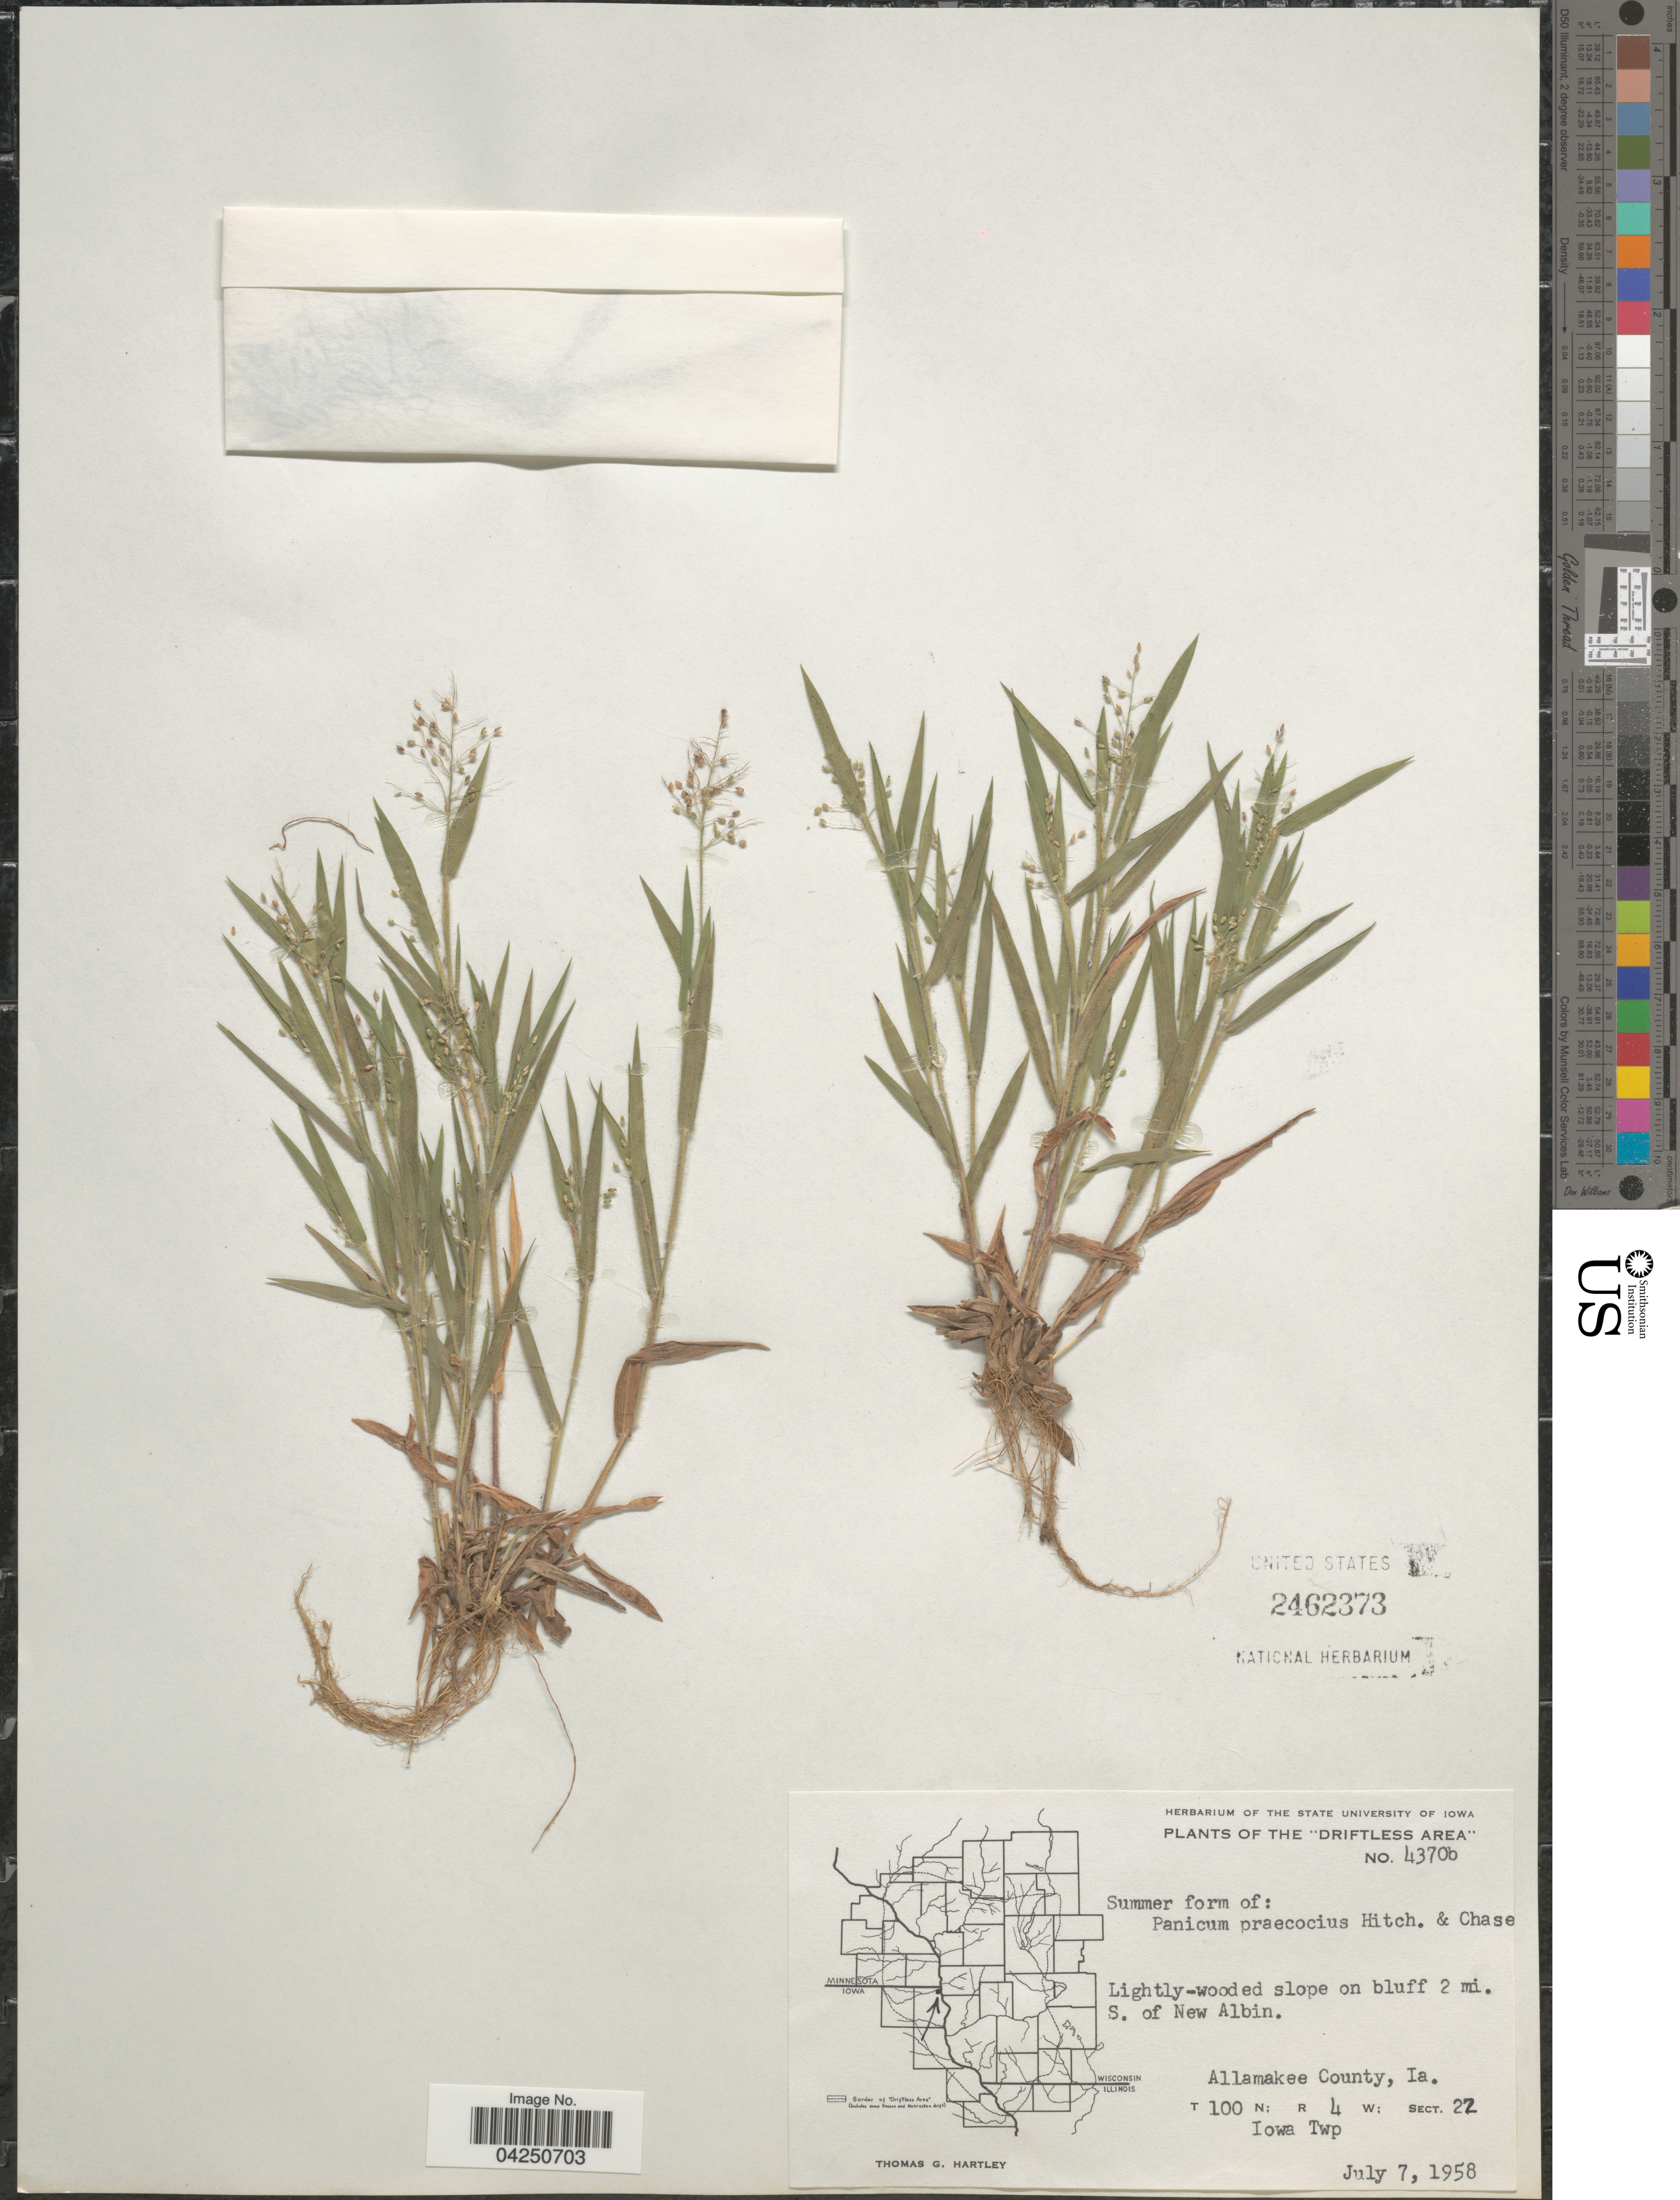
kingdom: Plantae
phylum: Tracheophyta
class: Liliopsida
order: Poales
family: Poaceae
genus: Dichanthelium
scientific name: Dichanthelium acuminatum var. acuminatum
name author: (Sw.) Gould & C.A. Clark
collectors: T. G. Hartley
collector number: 4370b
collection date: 1958-07-07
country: United States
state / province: Iowa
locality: The "Driftless Area". Lightly-wooded slope on bluff 2 mi. S. of New Albin. Allamakee County. T100N: R4W: Sect.22. Iowa Twp.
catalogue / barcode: US 2462373